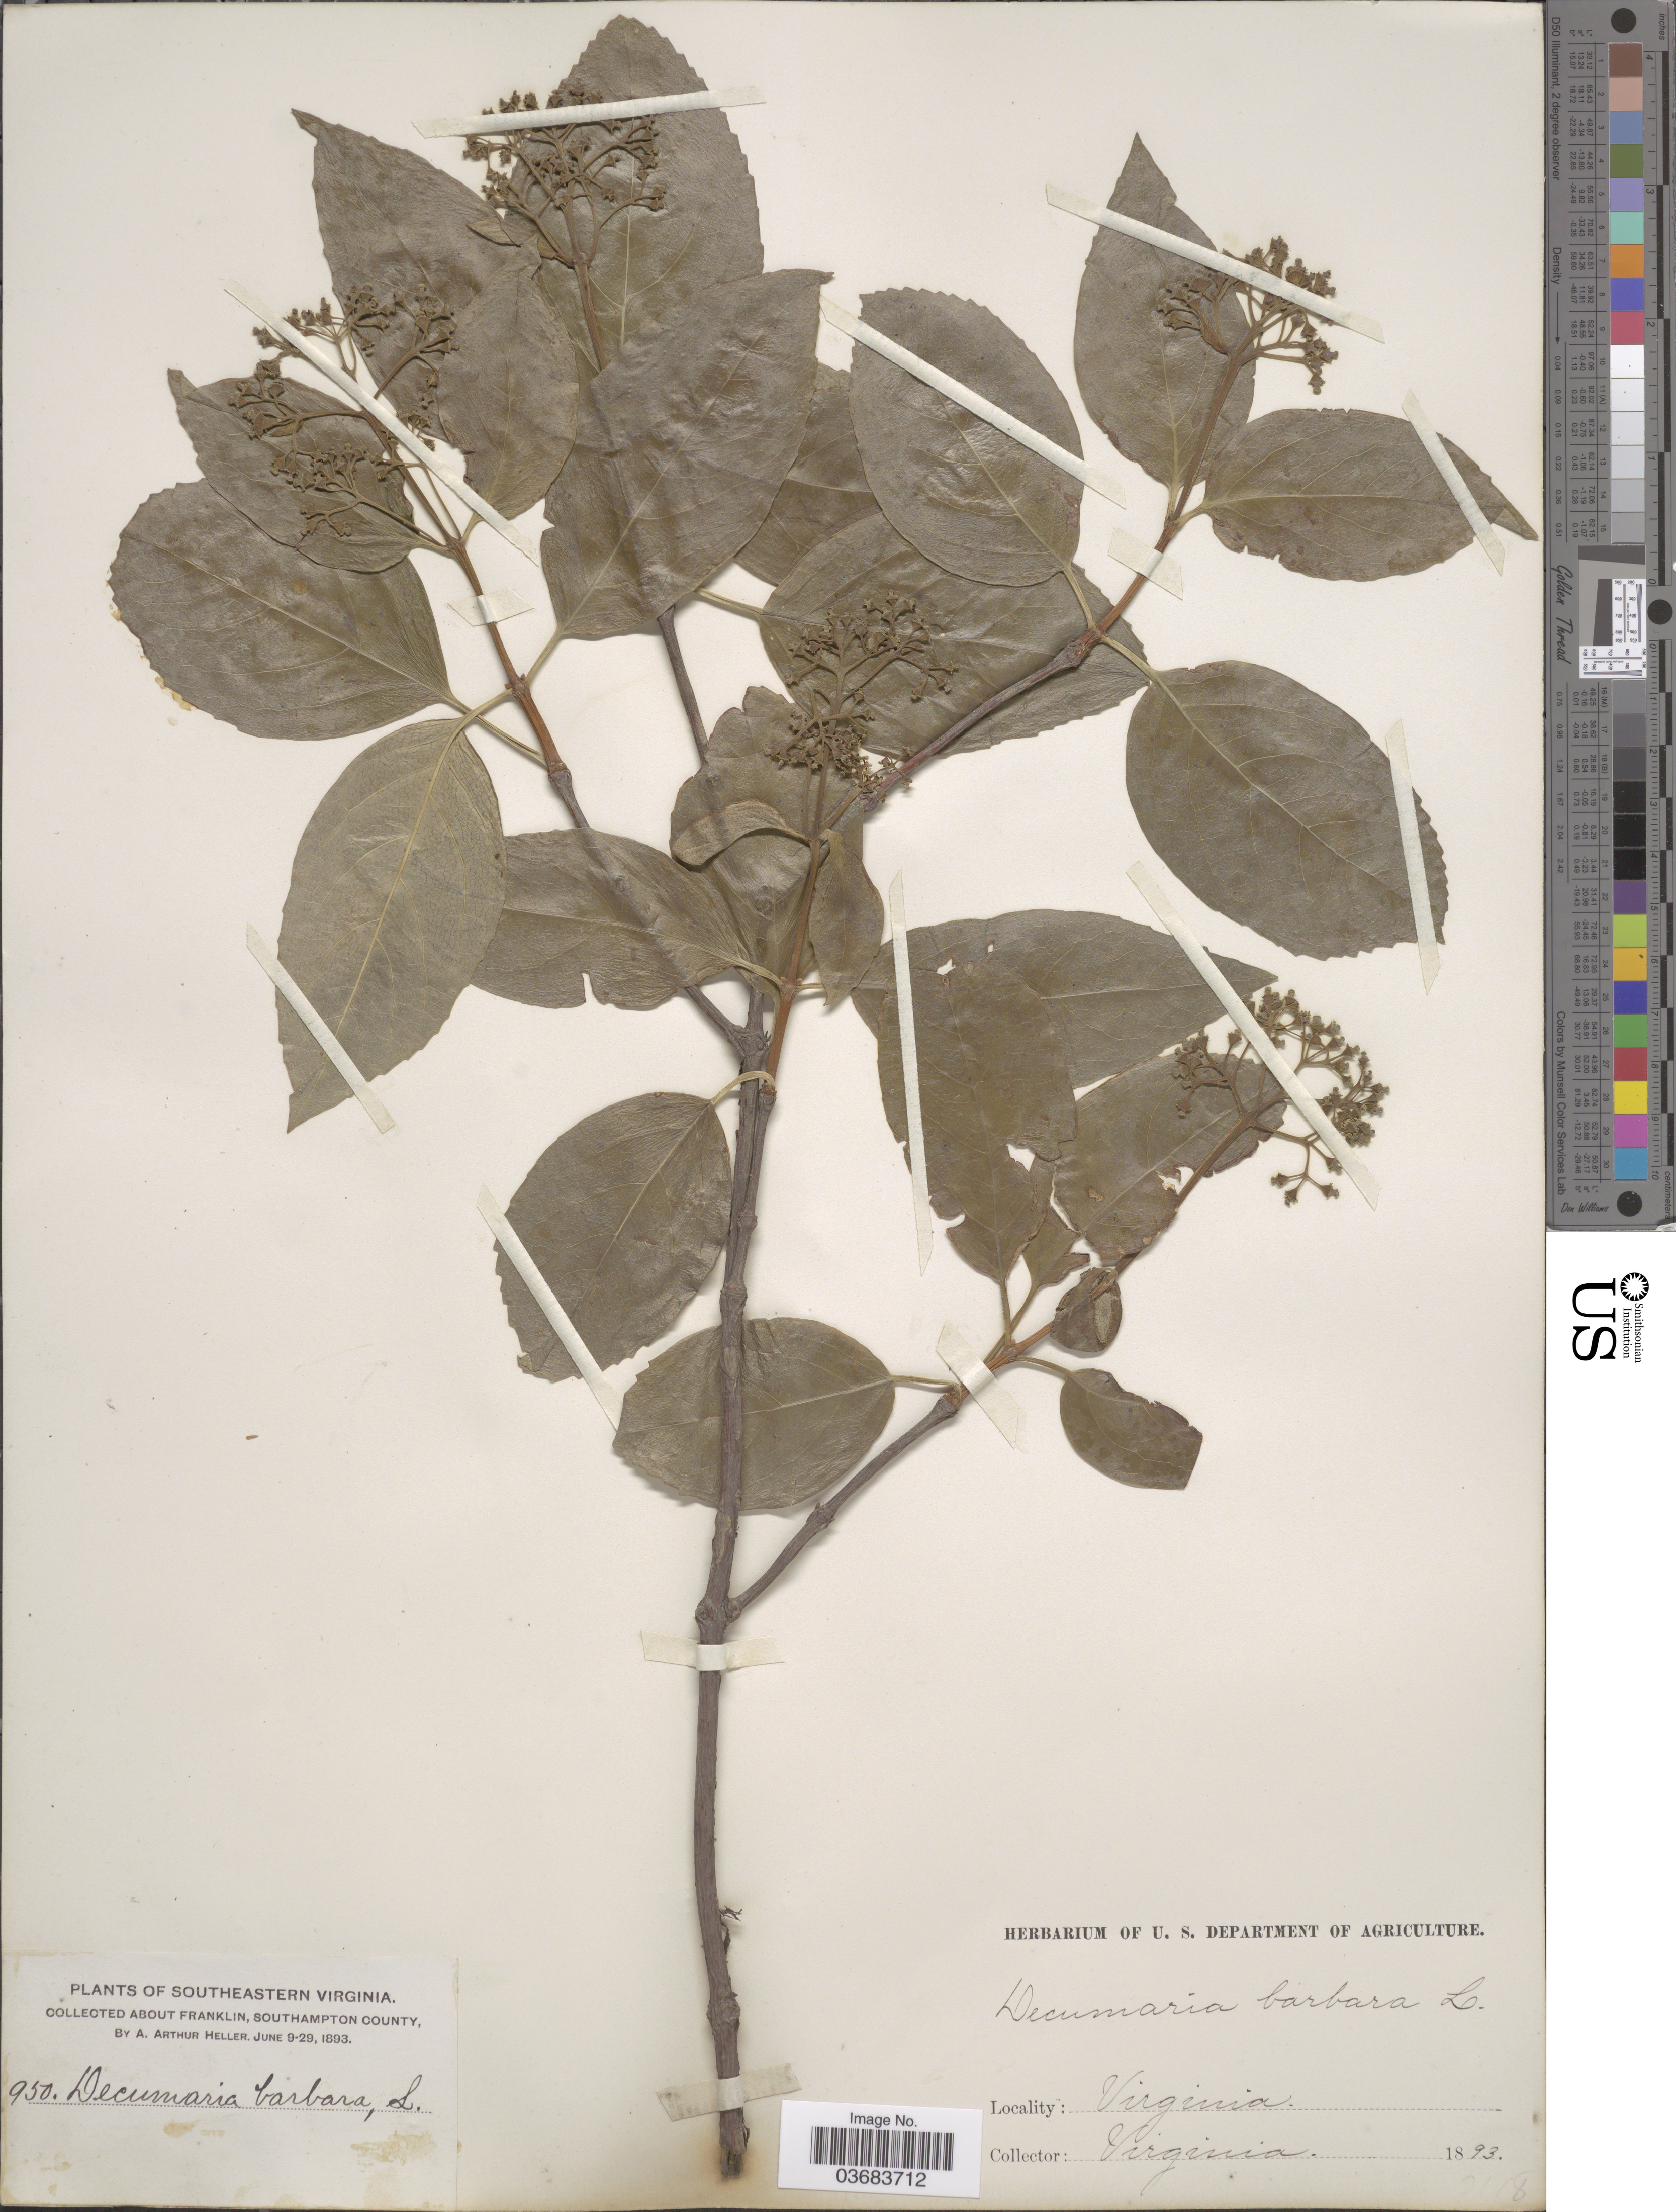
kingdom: Plantae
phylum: Tracheophyta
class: Magnoliopsida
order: Cornales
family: Hydrangeaceae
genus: Hydrangea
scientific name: Hydrangea barbara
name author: (L.) Bernd Schulz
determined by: Strong, Mark T., (BOT), Smithsonian Institution - National Museum of Natural History (UNITED STATES)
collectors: A. A. Heller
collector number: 950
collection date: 1893-06-09/1893-06-29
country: United States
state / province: Virginia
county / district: Southampton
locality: Southeastern Virginia. About Franklin, Southampton County.